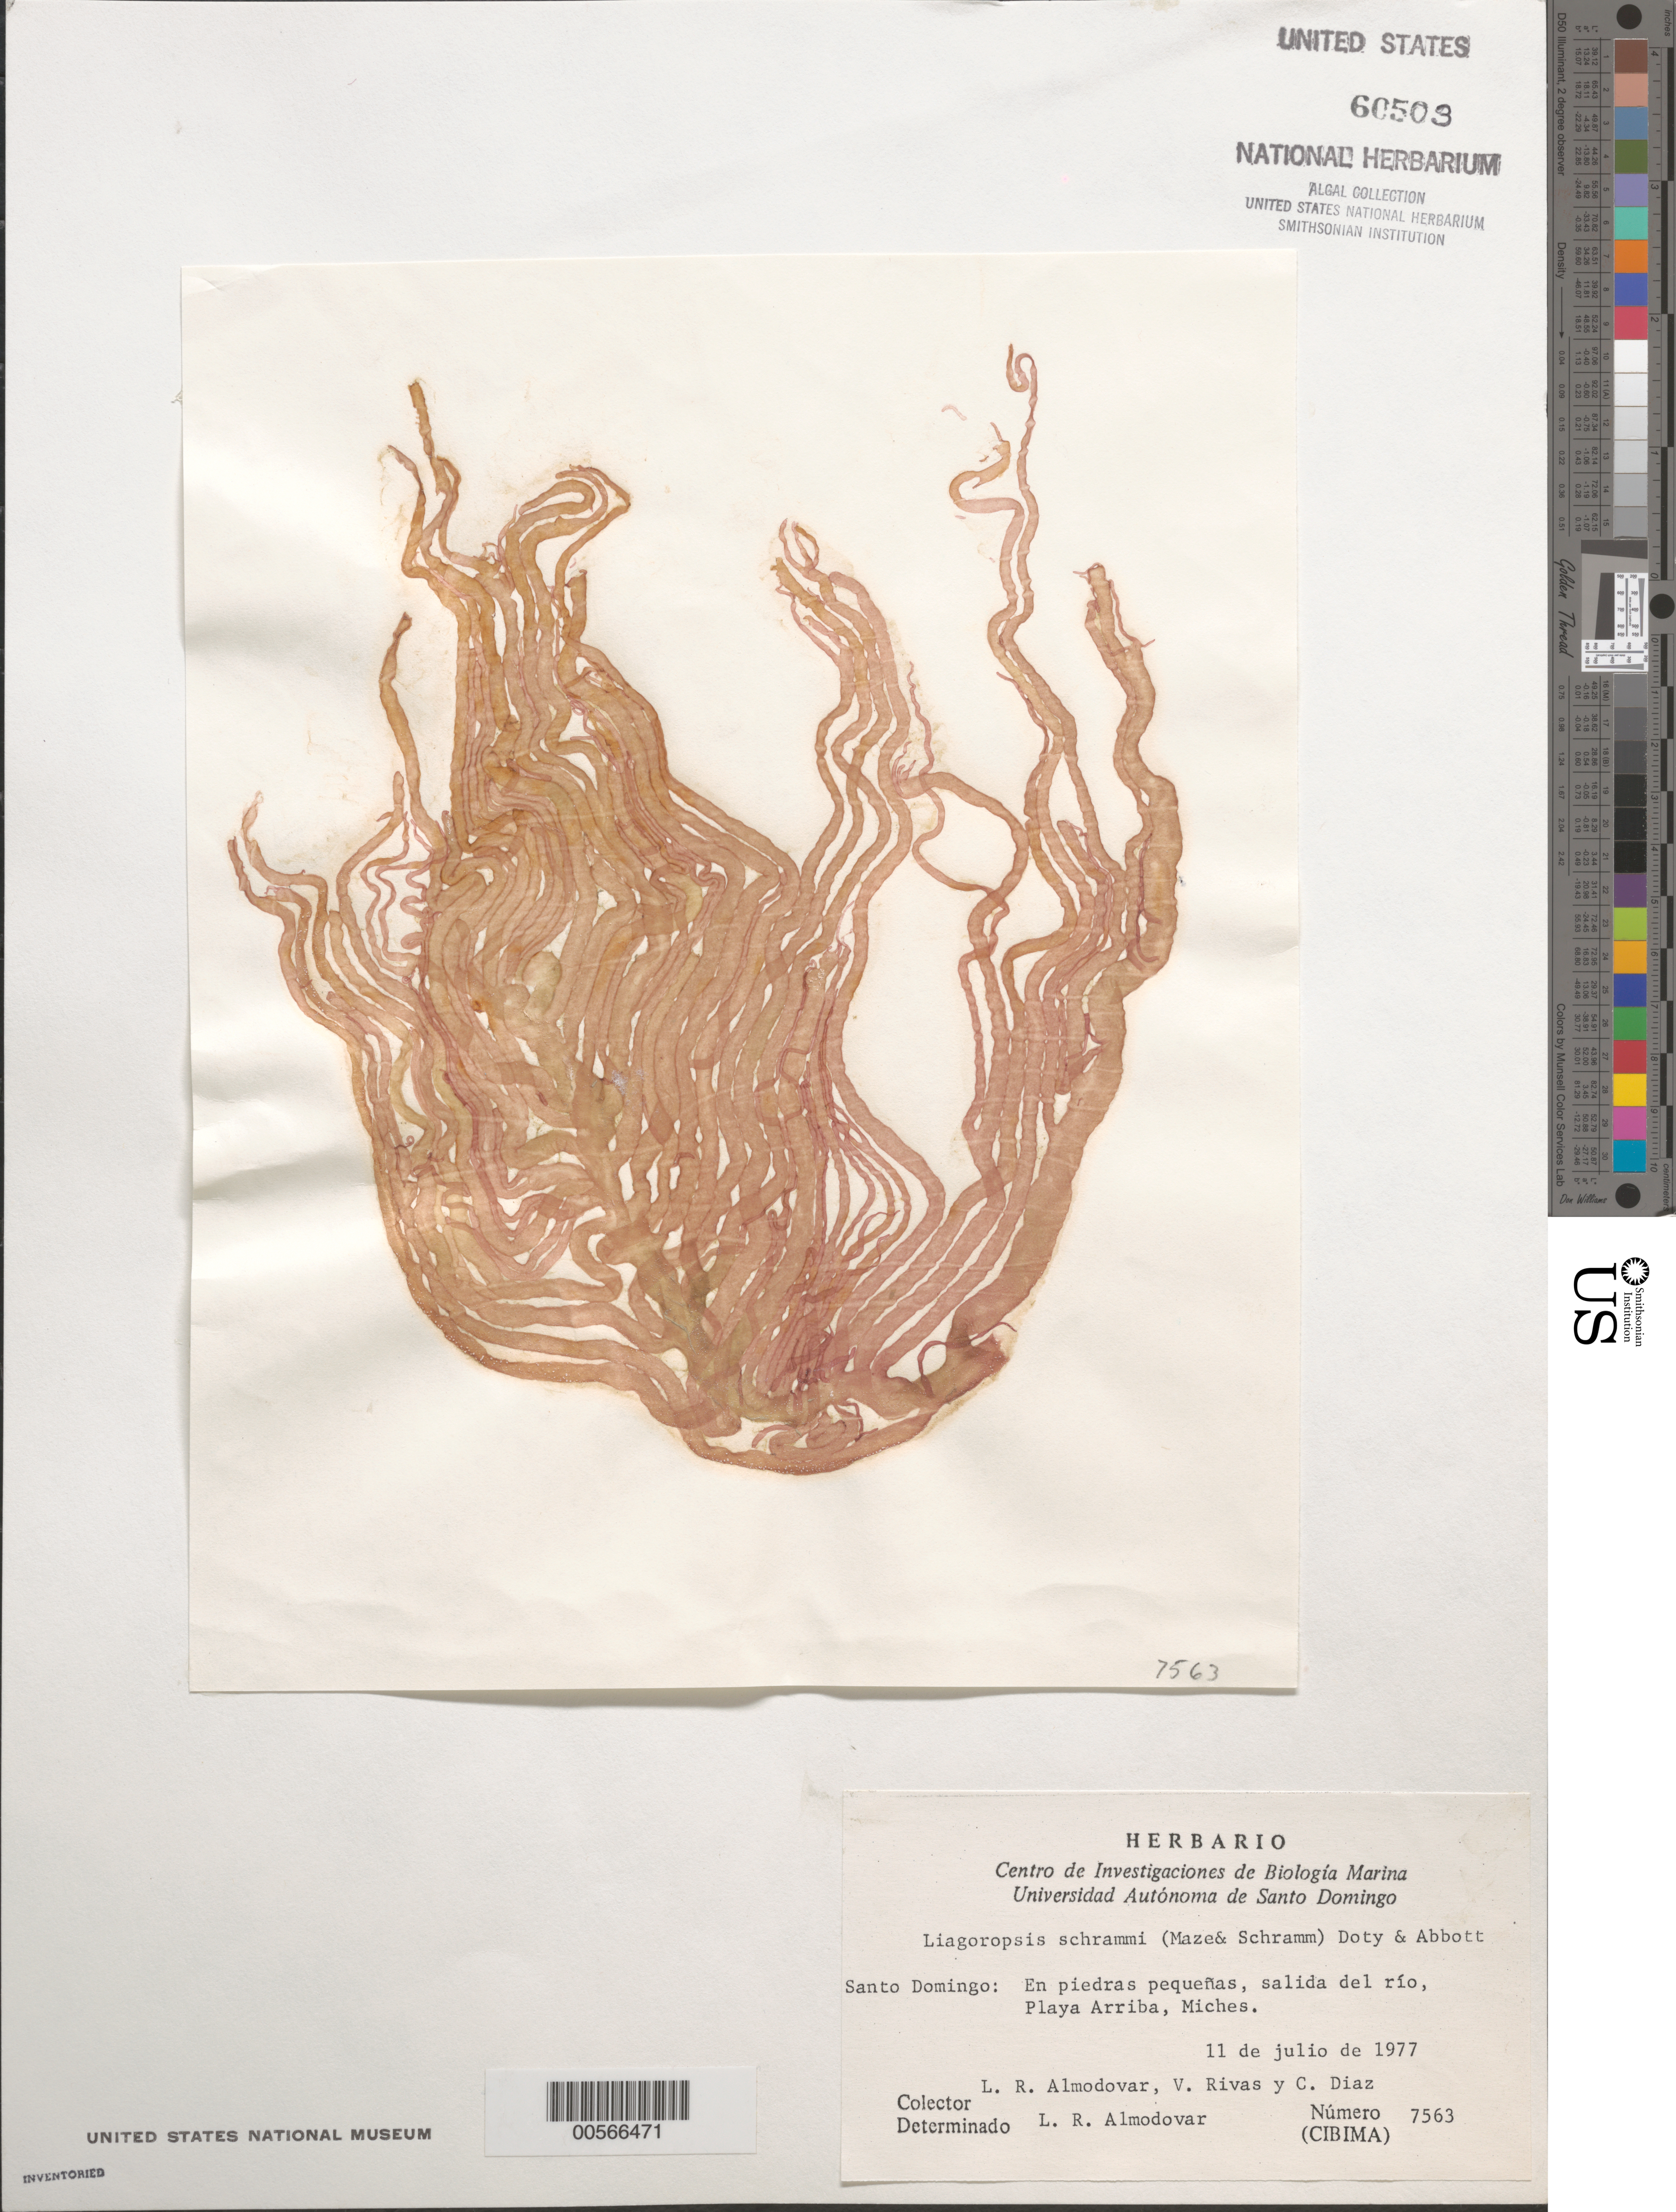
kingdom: Plantae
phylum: Rhodophyta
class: Florideophyceae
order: Nemaliales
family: Liagoraceae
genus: Liagoropsis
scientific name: Liagoropsis schrammii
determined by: Almodovar, L. R.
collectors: L. Almodovar, V. Rivas & C. Díaz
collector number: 7563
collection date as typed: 11 Jul 1977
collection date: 1977-07-11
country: Dominican Republic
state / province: El Seibo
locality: Playa arriba, miches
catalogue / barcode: US 60503